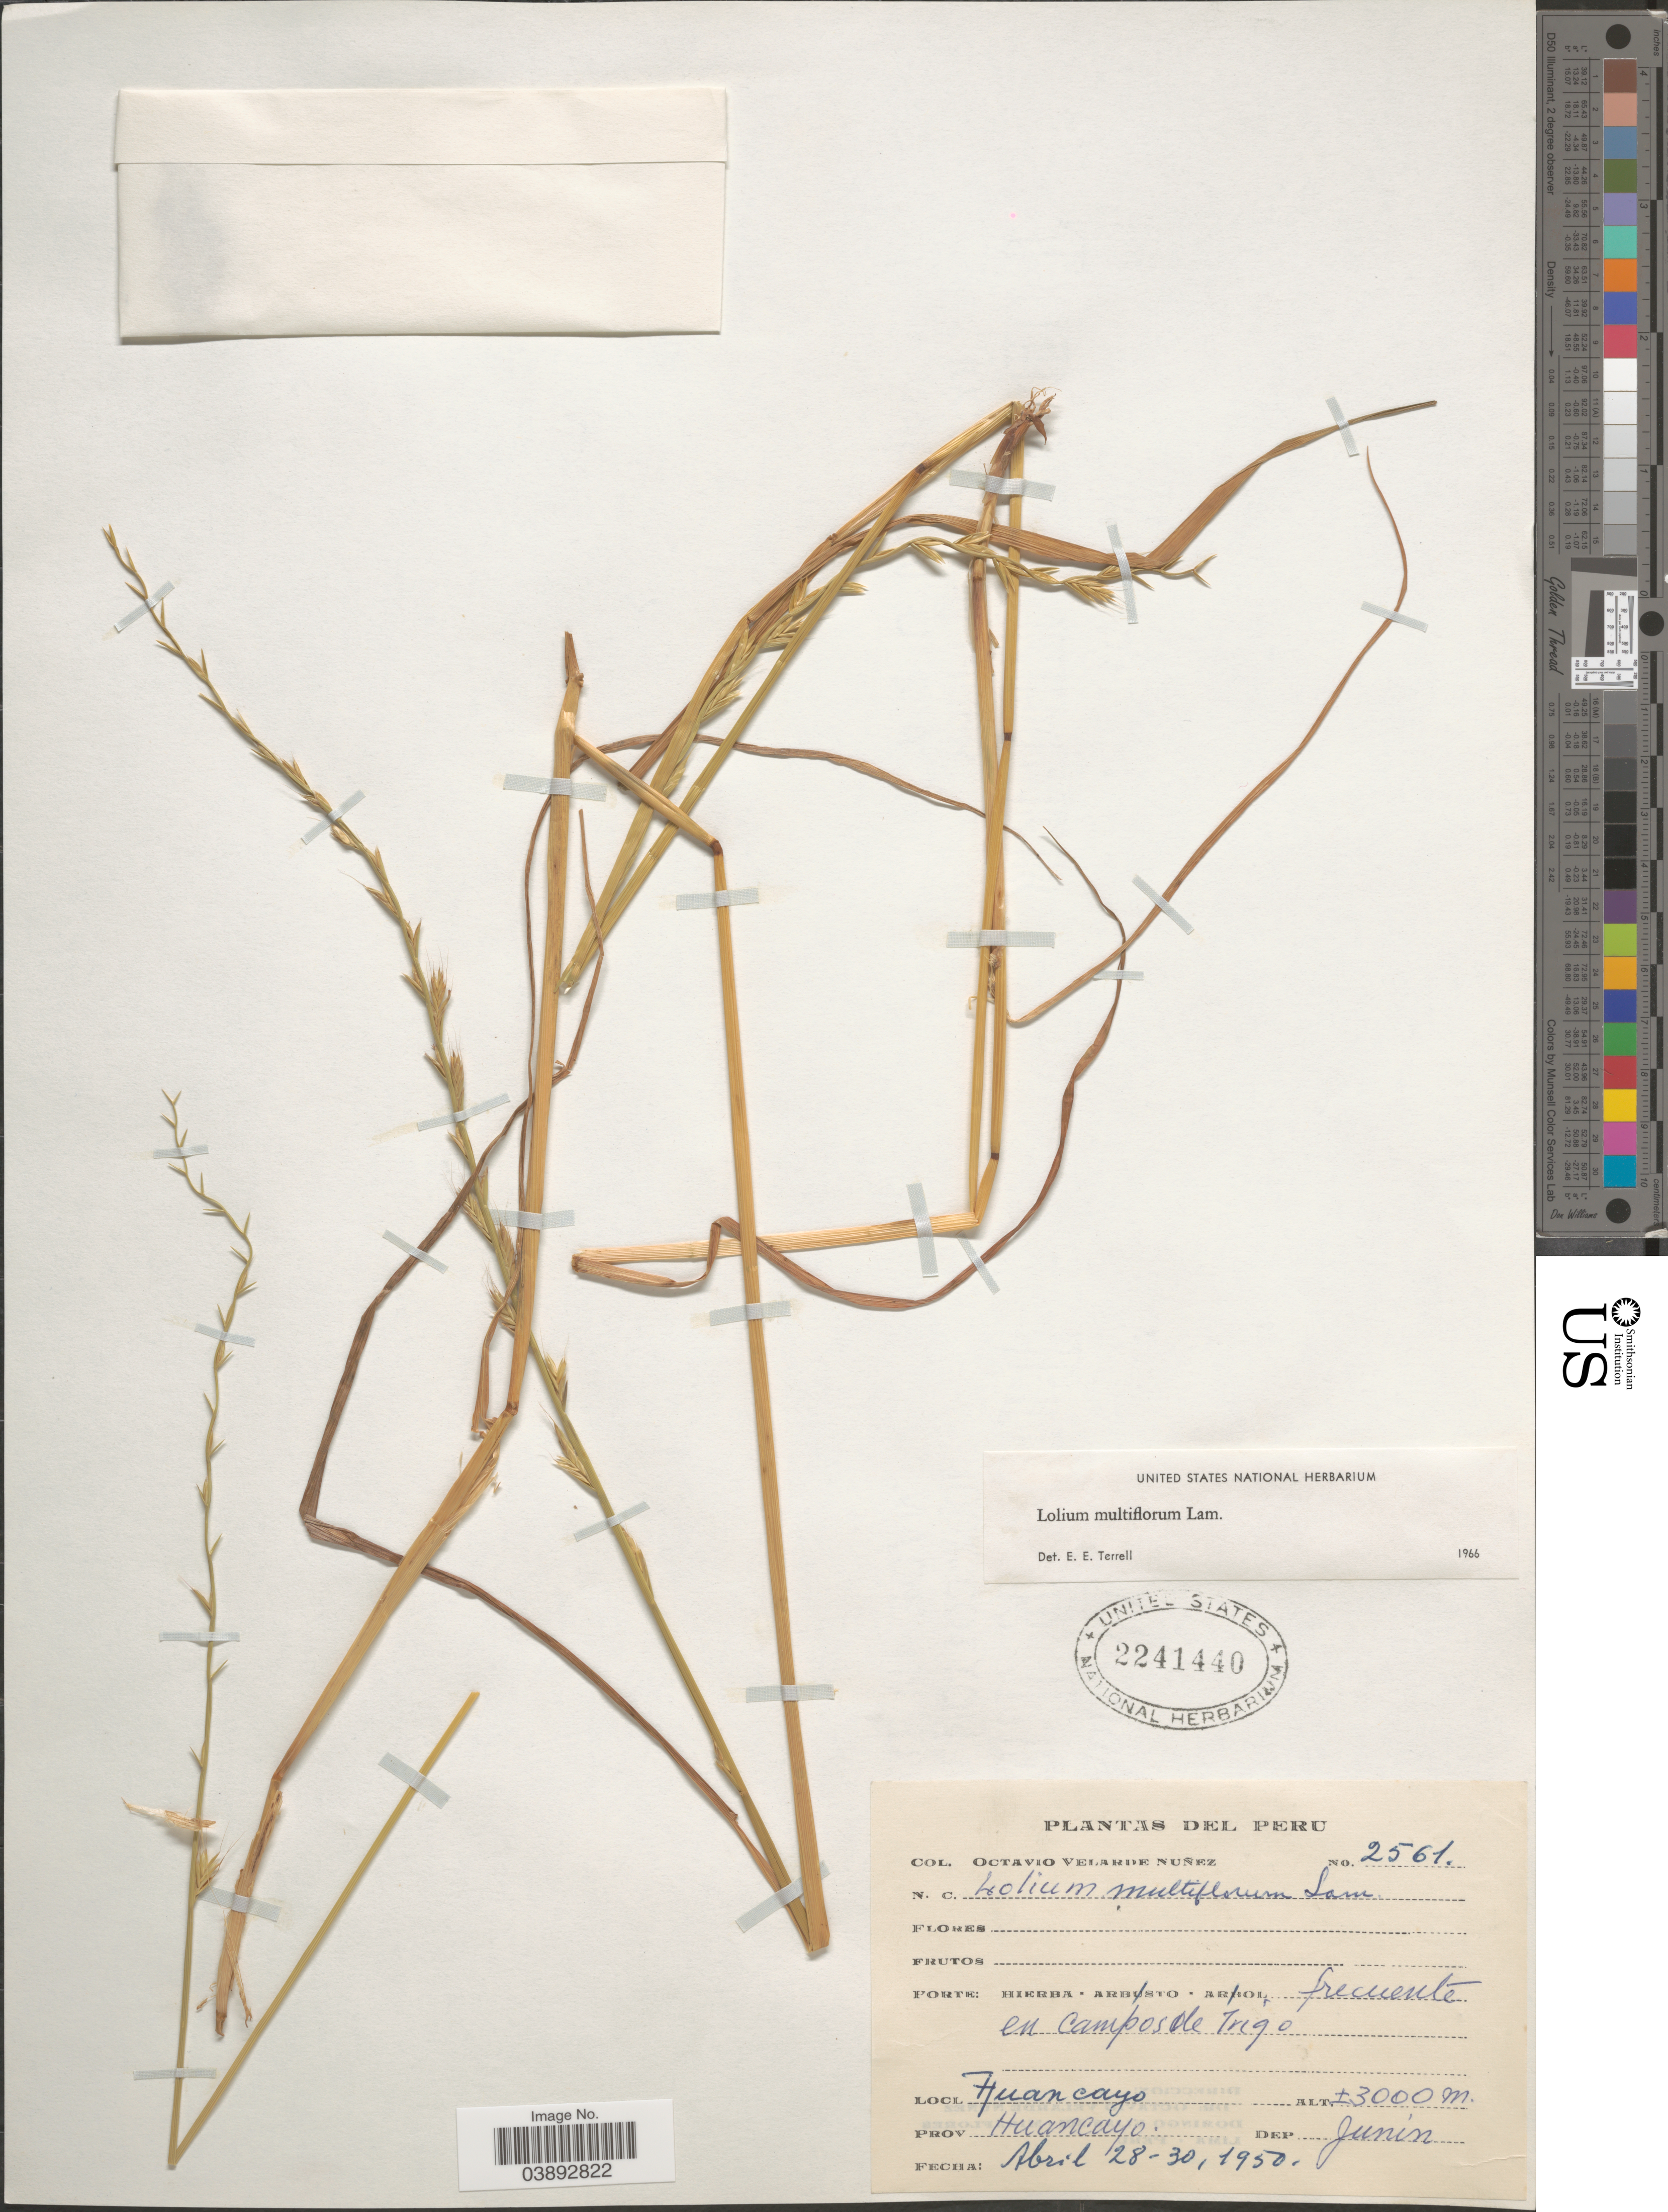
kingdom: Plantae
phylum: Tracheophyta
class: Liliopsida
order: Poales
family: Poaceae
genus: Lolium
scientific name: Lolium multiflorum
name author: Lam.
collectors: O. Velarde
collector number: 2561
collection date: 1950-04-28/1950-04-30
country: Peru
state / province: Junín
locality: Huancayo. Dep Junín.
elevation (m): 3000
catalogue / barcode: US 2241440